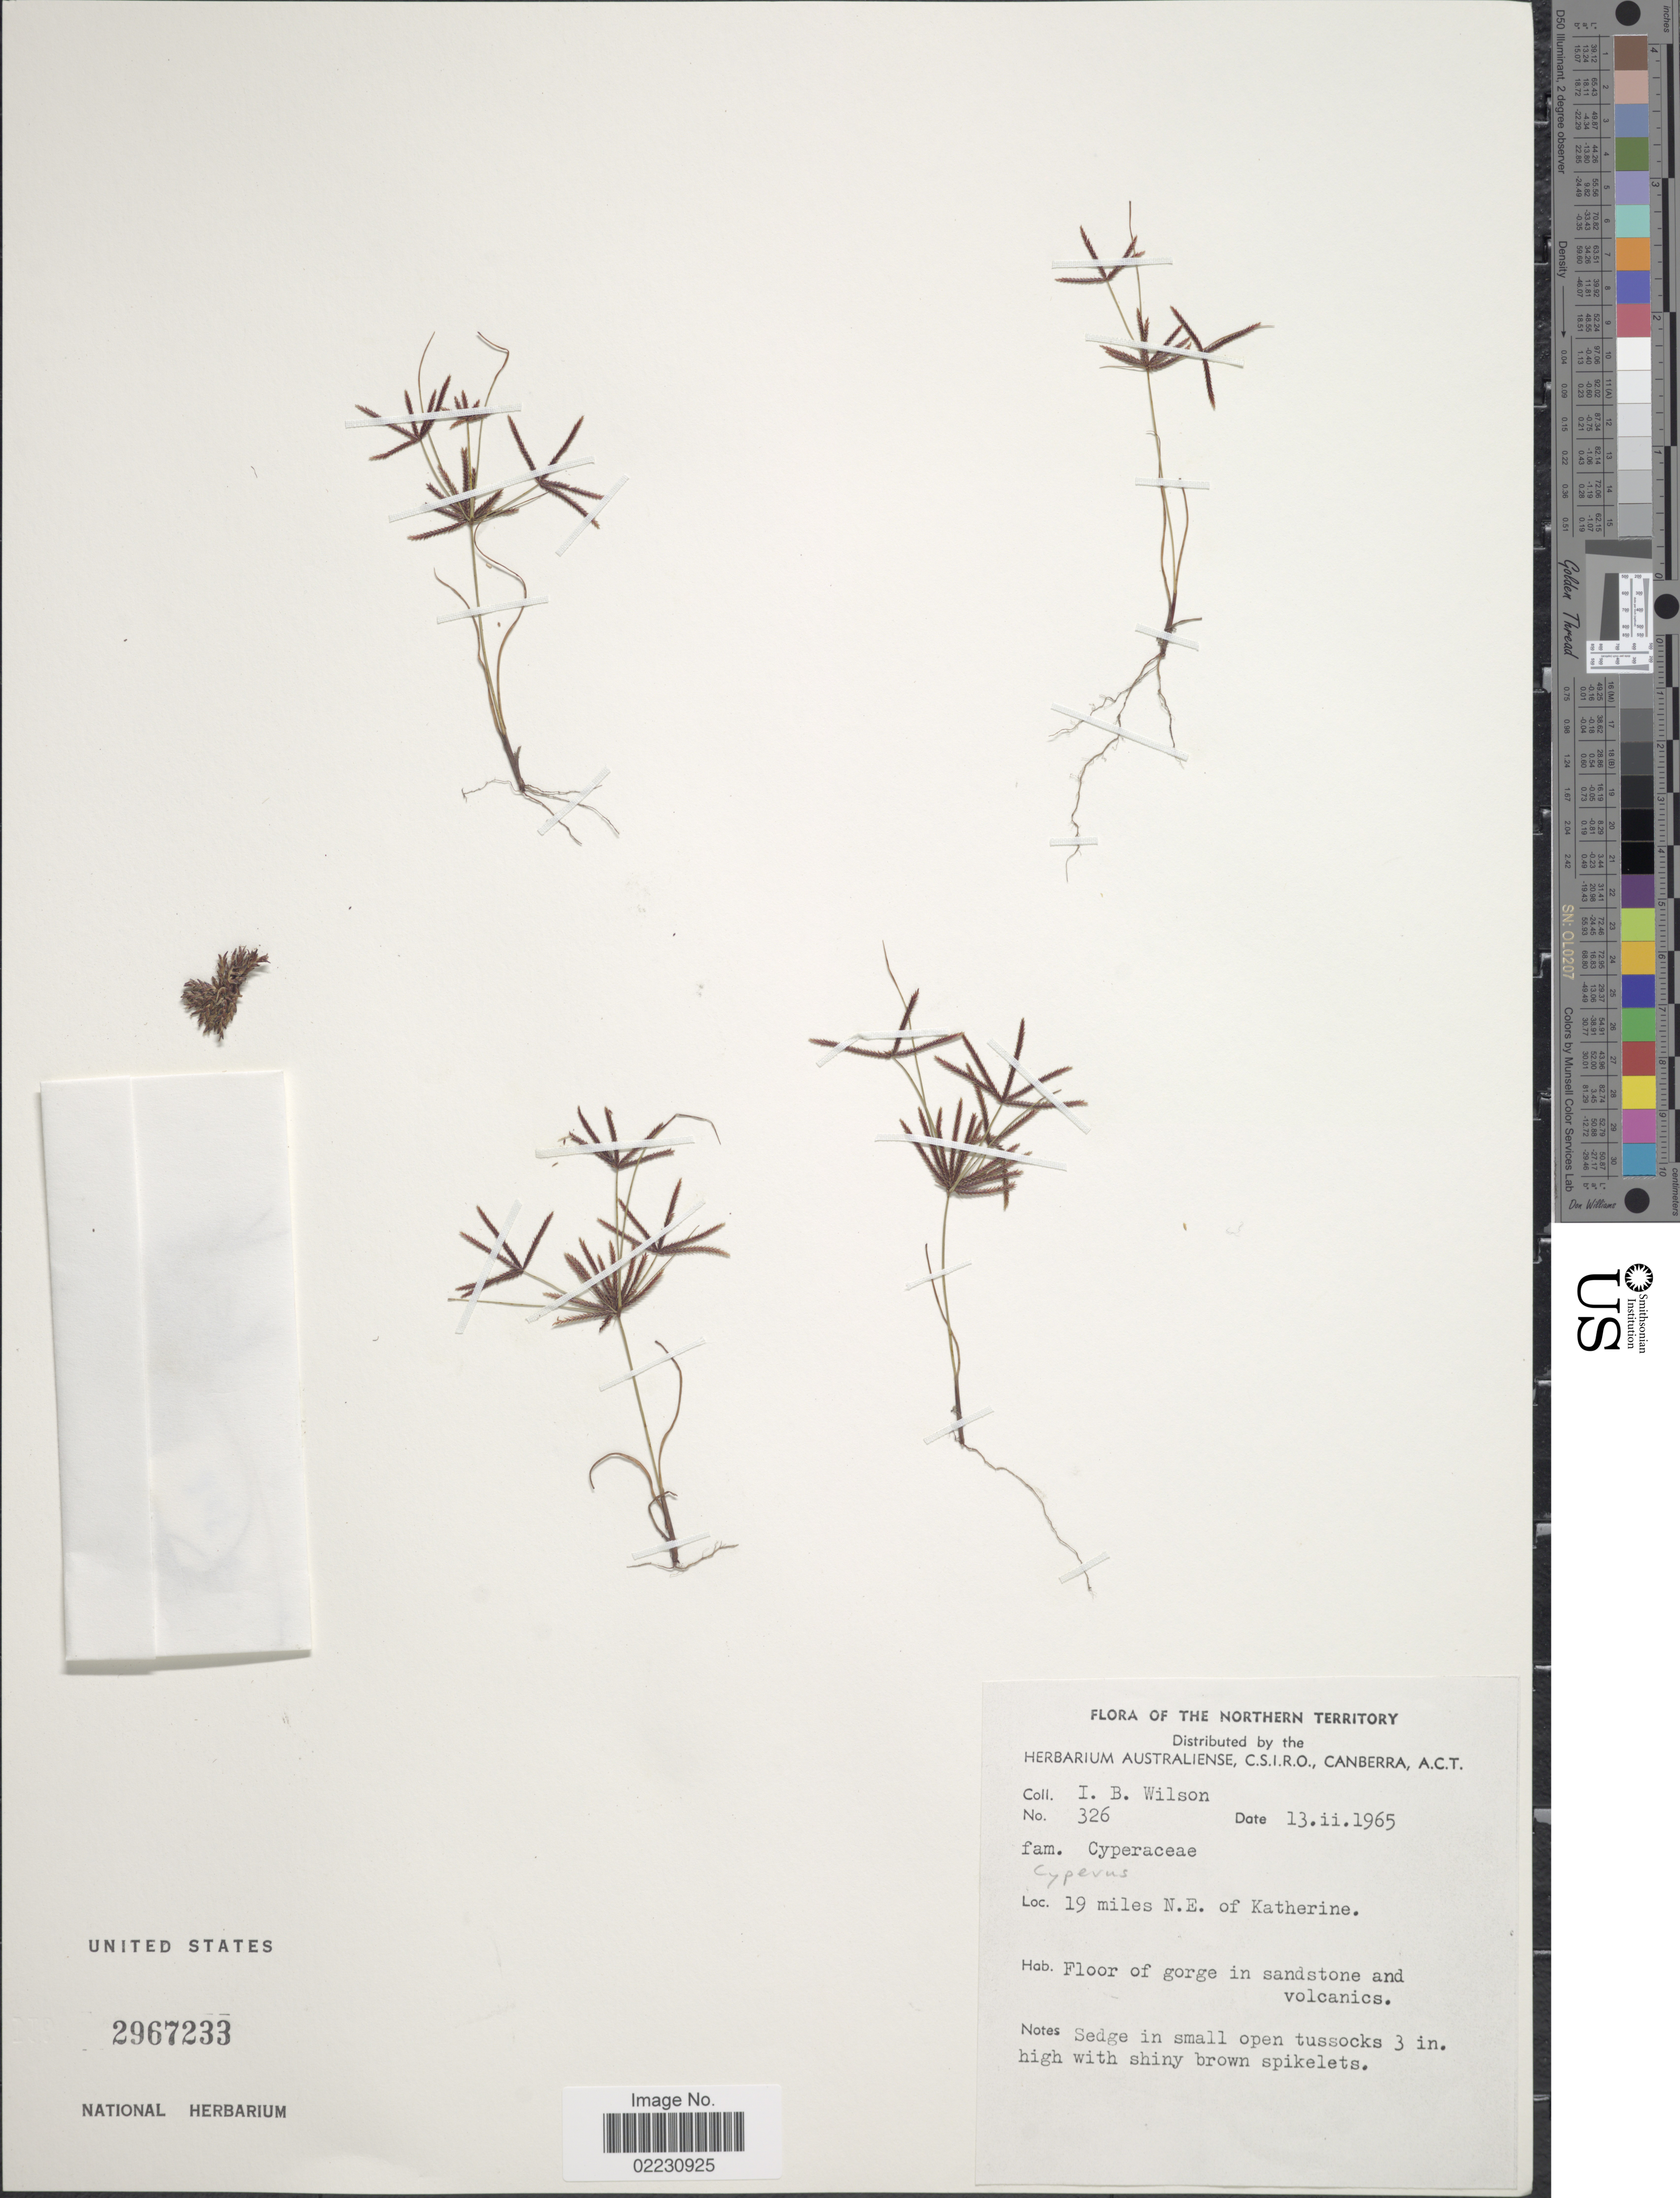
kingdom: Plantae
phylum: Tracheophyta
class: Liliopsida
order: Poales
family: Cyperaceae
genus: Cyperus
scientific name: Cyperus castaneus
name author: Willd.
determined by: Adams, L. G.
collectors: I. B. Wilson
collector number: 326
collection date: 1965-02-13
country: Australia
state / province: Northern Territory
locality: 19 miles N.E of Katherine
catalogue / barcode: US 2967233